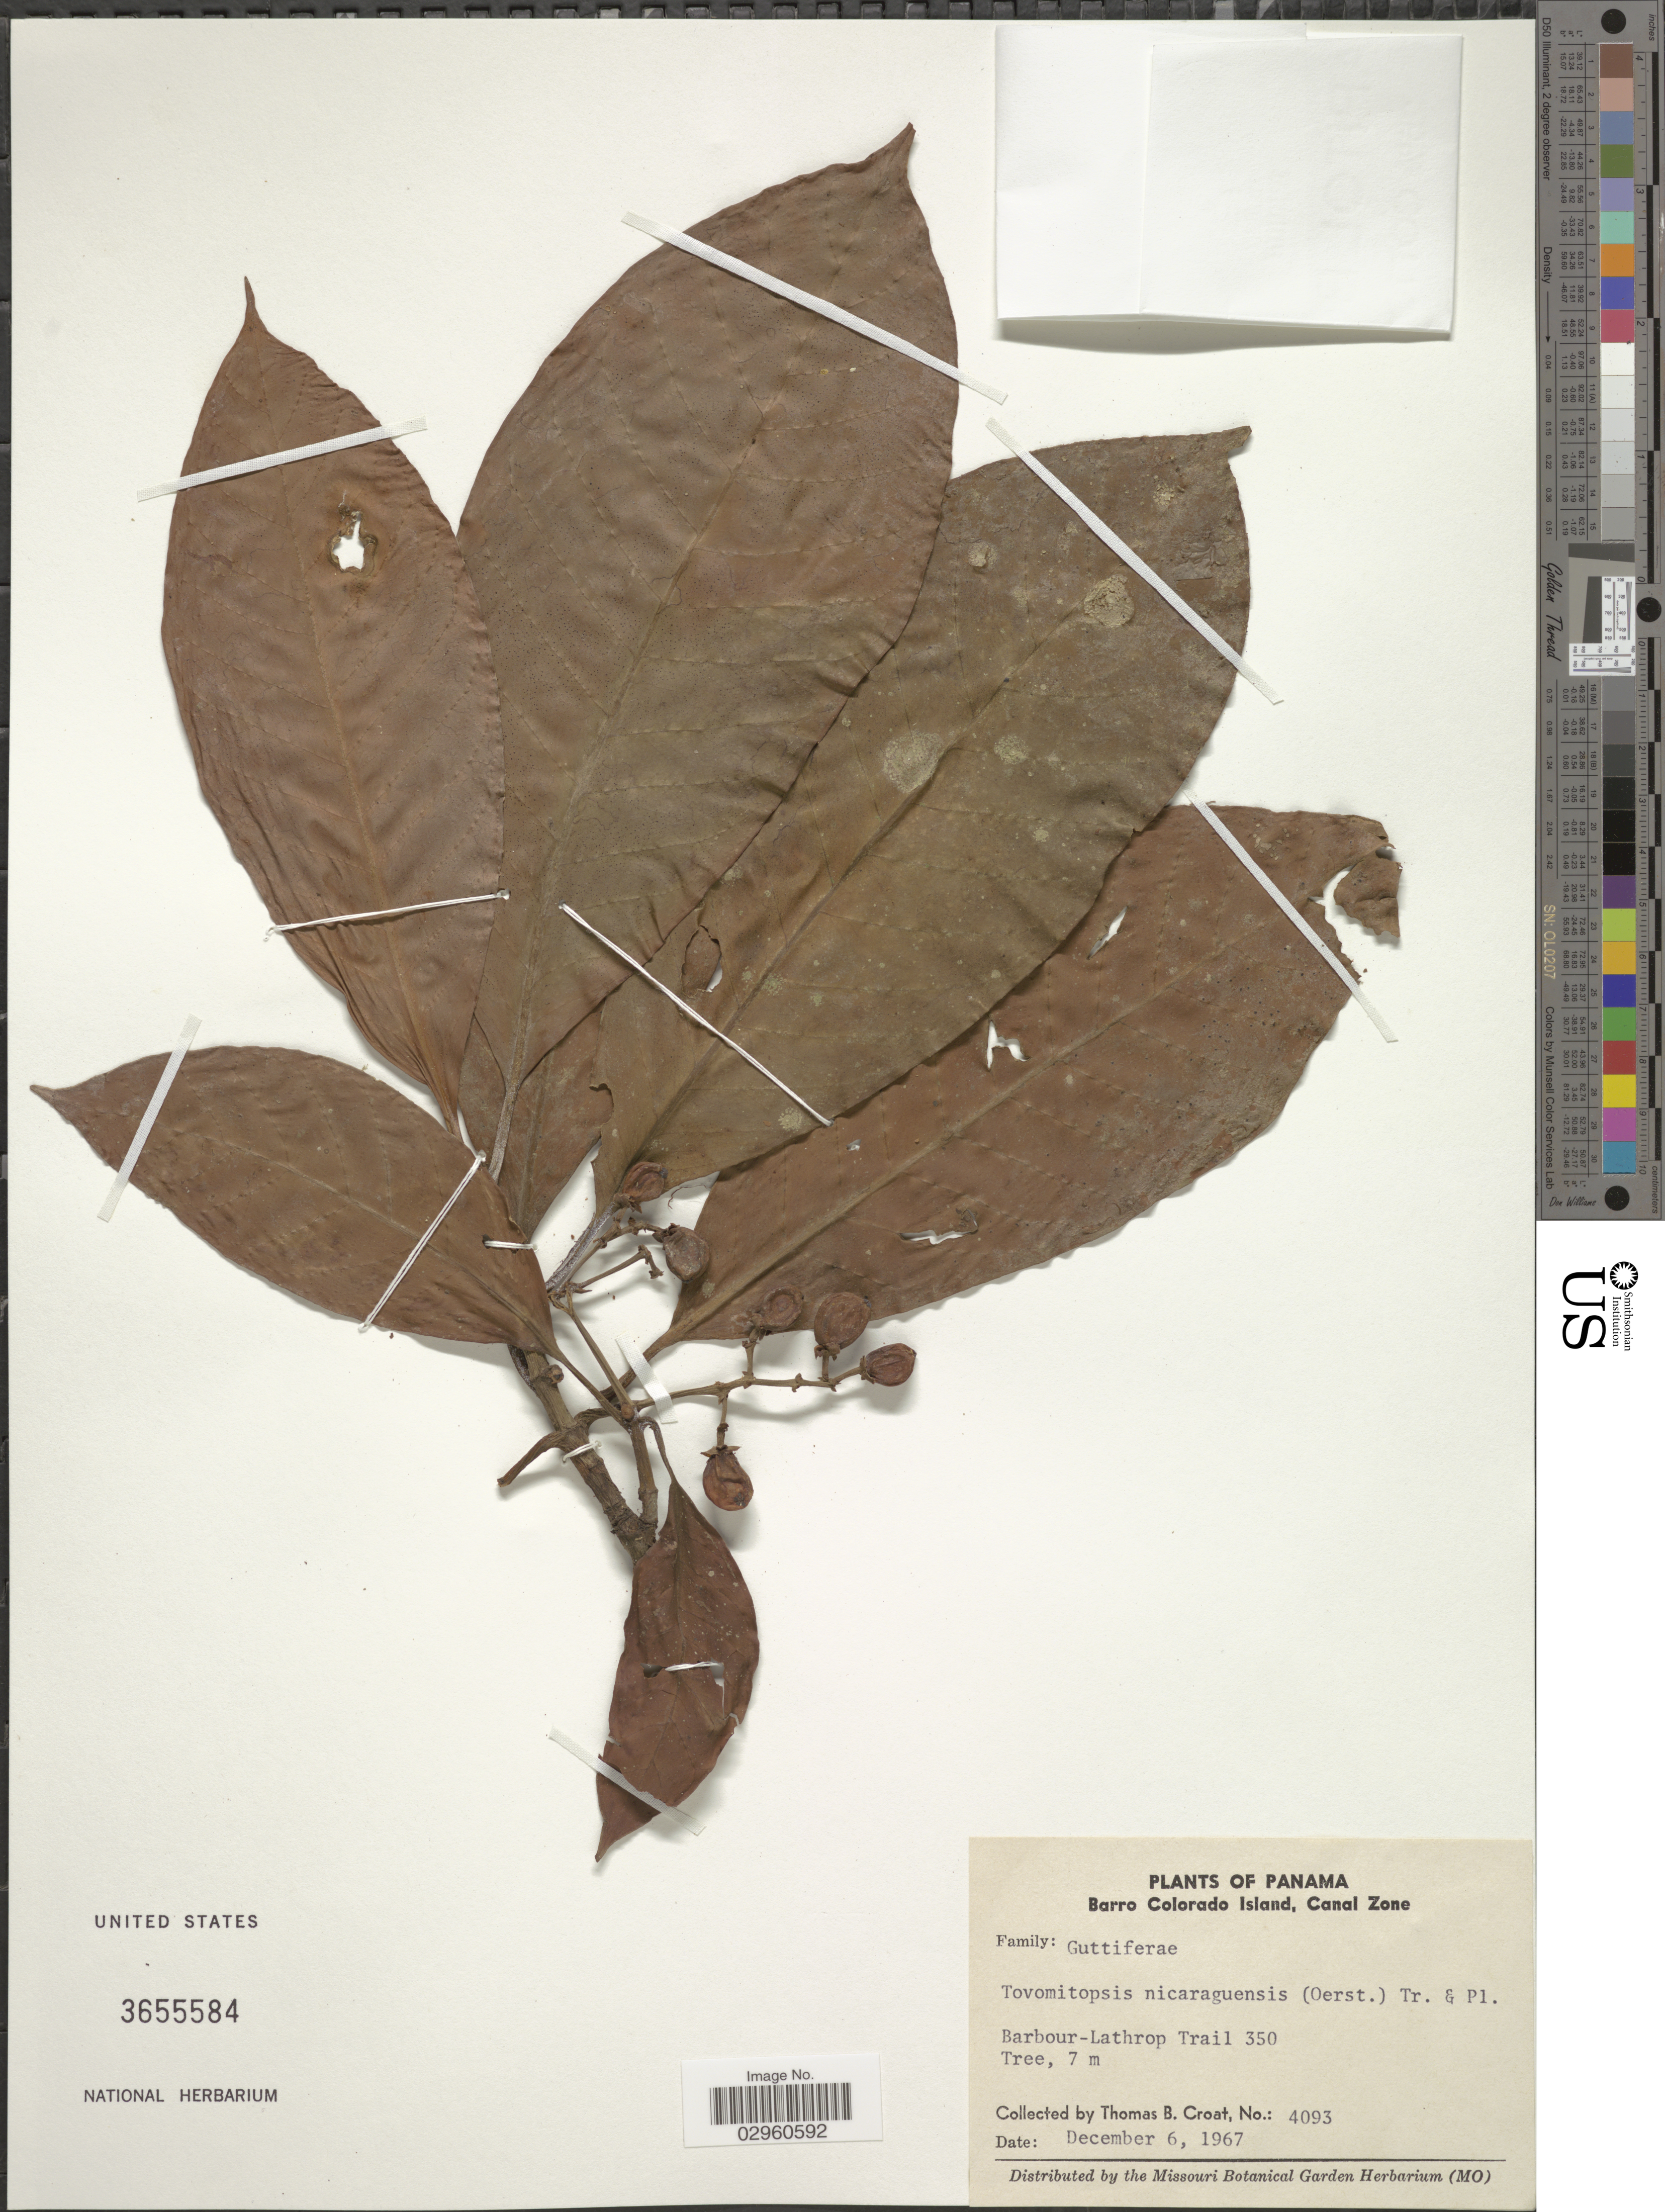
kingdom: Plantae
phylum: Tracheophyta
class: Magnoliopsida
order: Malpighiales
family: Clusiaceae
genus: Chrysochlamys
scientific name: Chrysochlamys nicaraguensis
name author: (Oerst. et al.) Hemsl.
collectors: T. B. Croat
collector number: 4093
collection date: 1967-12-06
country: Panama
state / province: Panamá Oeste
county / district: Canal Zone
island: Barro Colorado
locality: Barro Colorado Island, Canal Zone. Barbour-Lathrop Trail 350.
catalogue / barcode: US 3655584